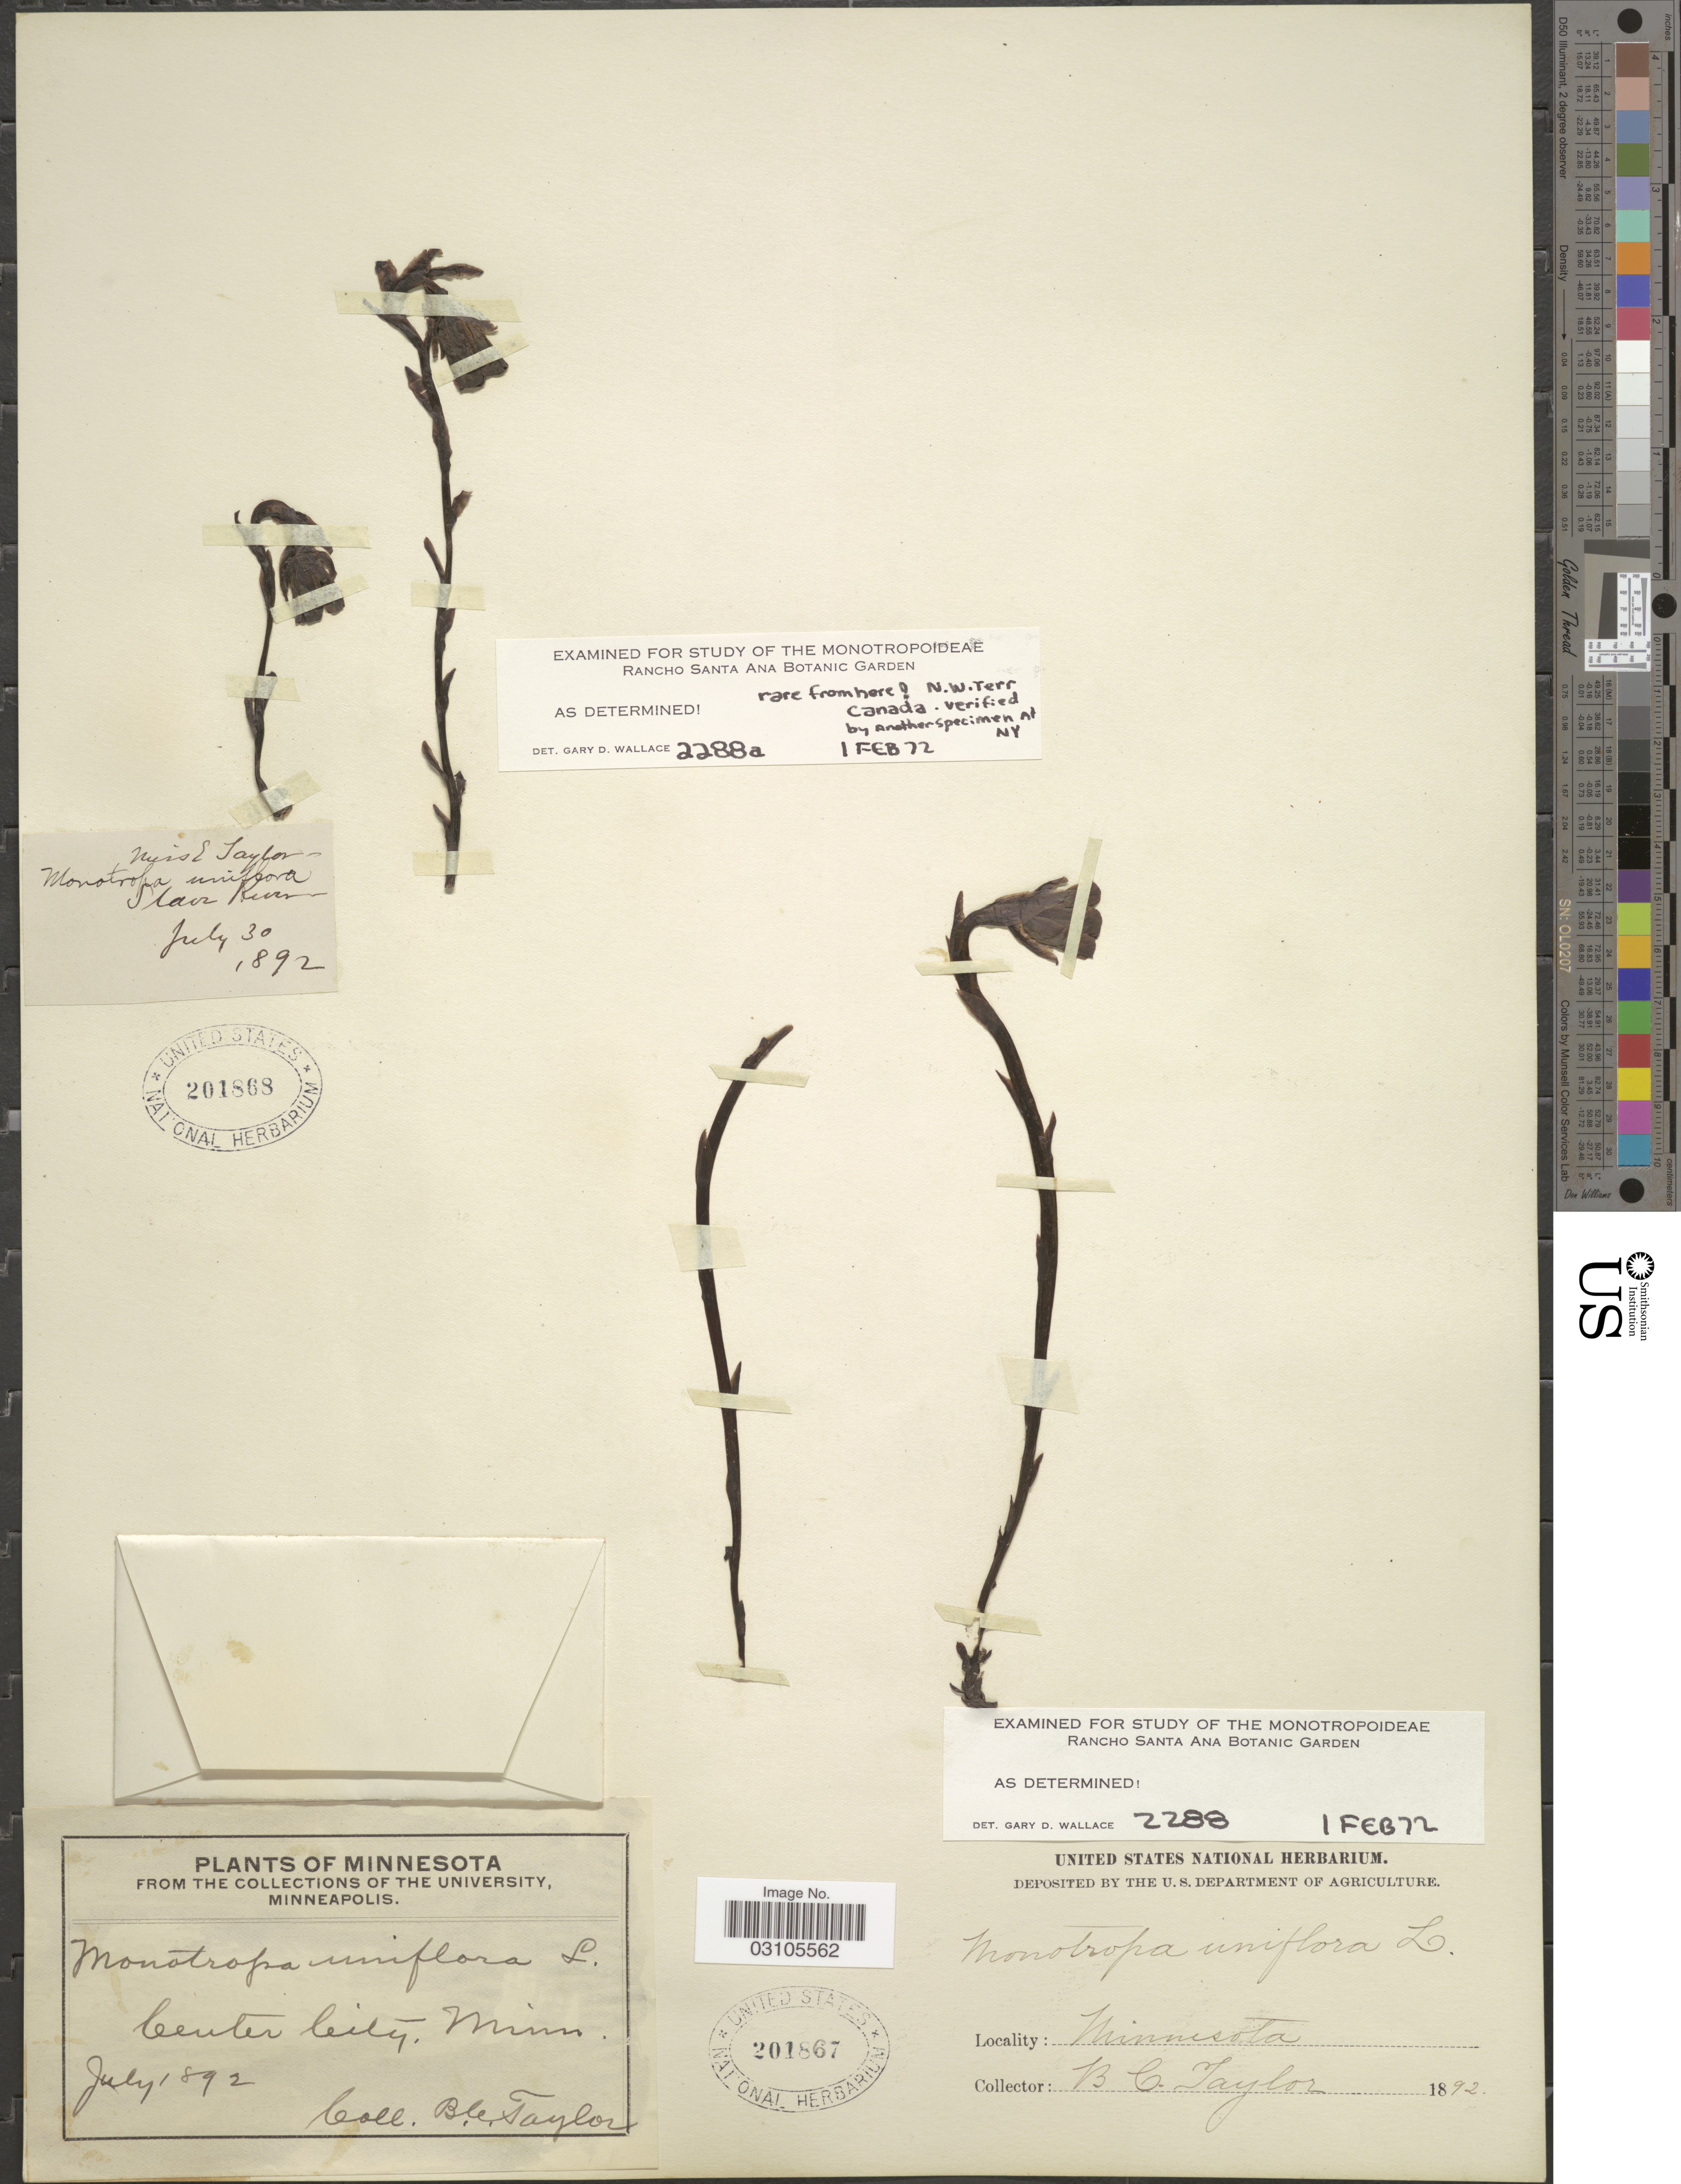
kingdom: Plantae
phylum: Tracheophyta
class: Magnoliopsida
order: Ericales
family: Ericaceae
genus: Monotropa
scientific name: Monotropa uniflora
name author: L.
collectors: E. Taylor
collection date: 1892-07-30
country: Canada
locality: Slave River.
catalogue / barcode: US 201868-2